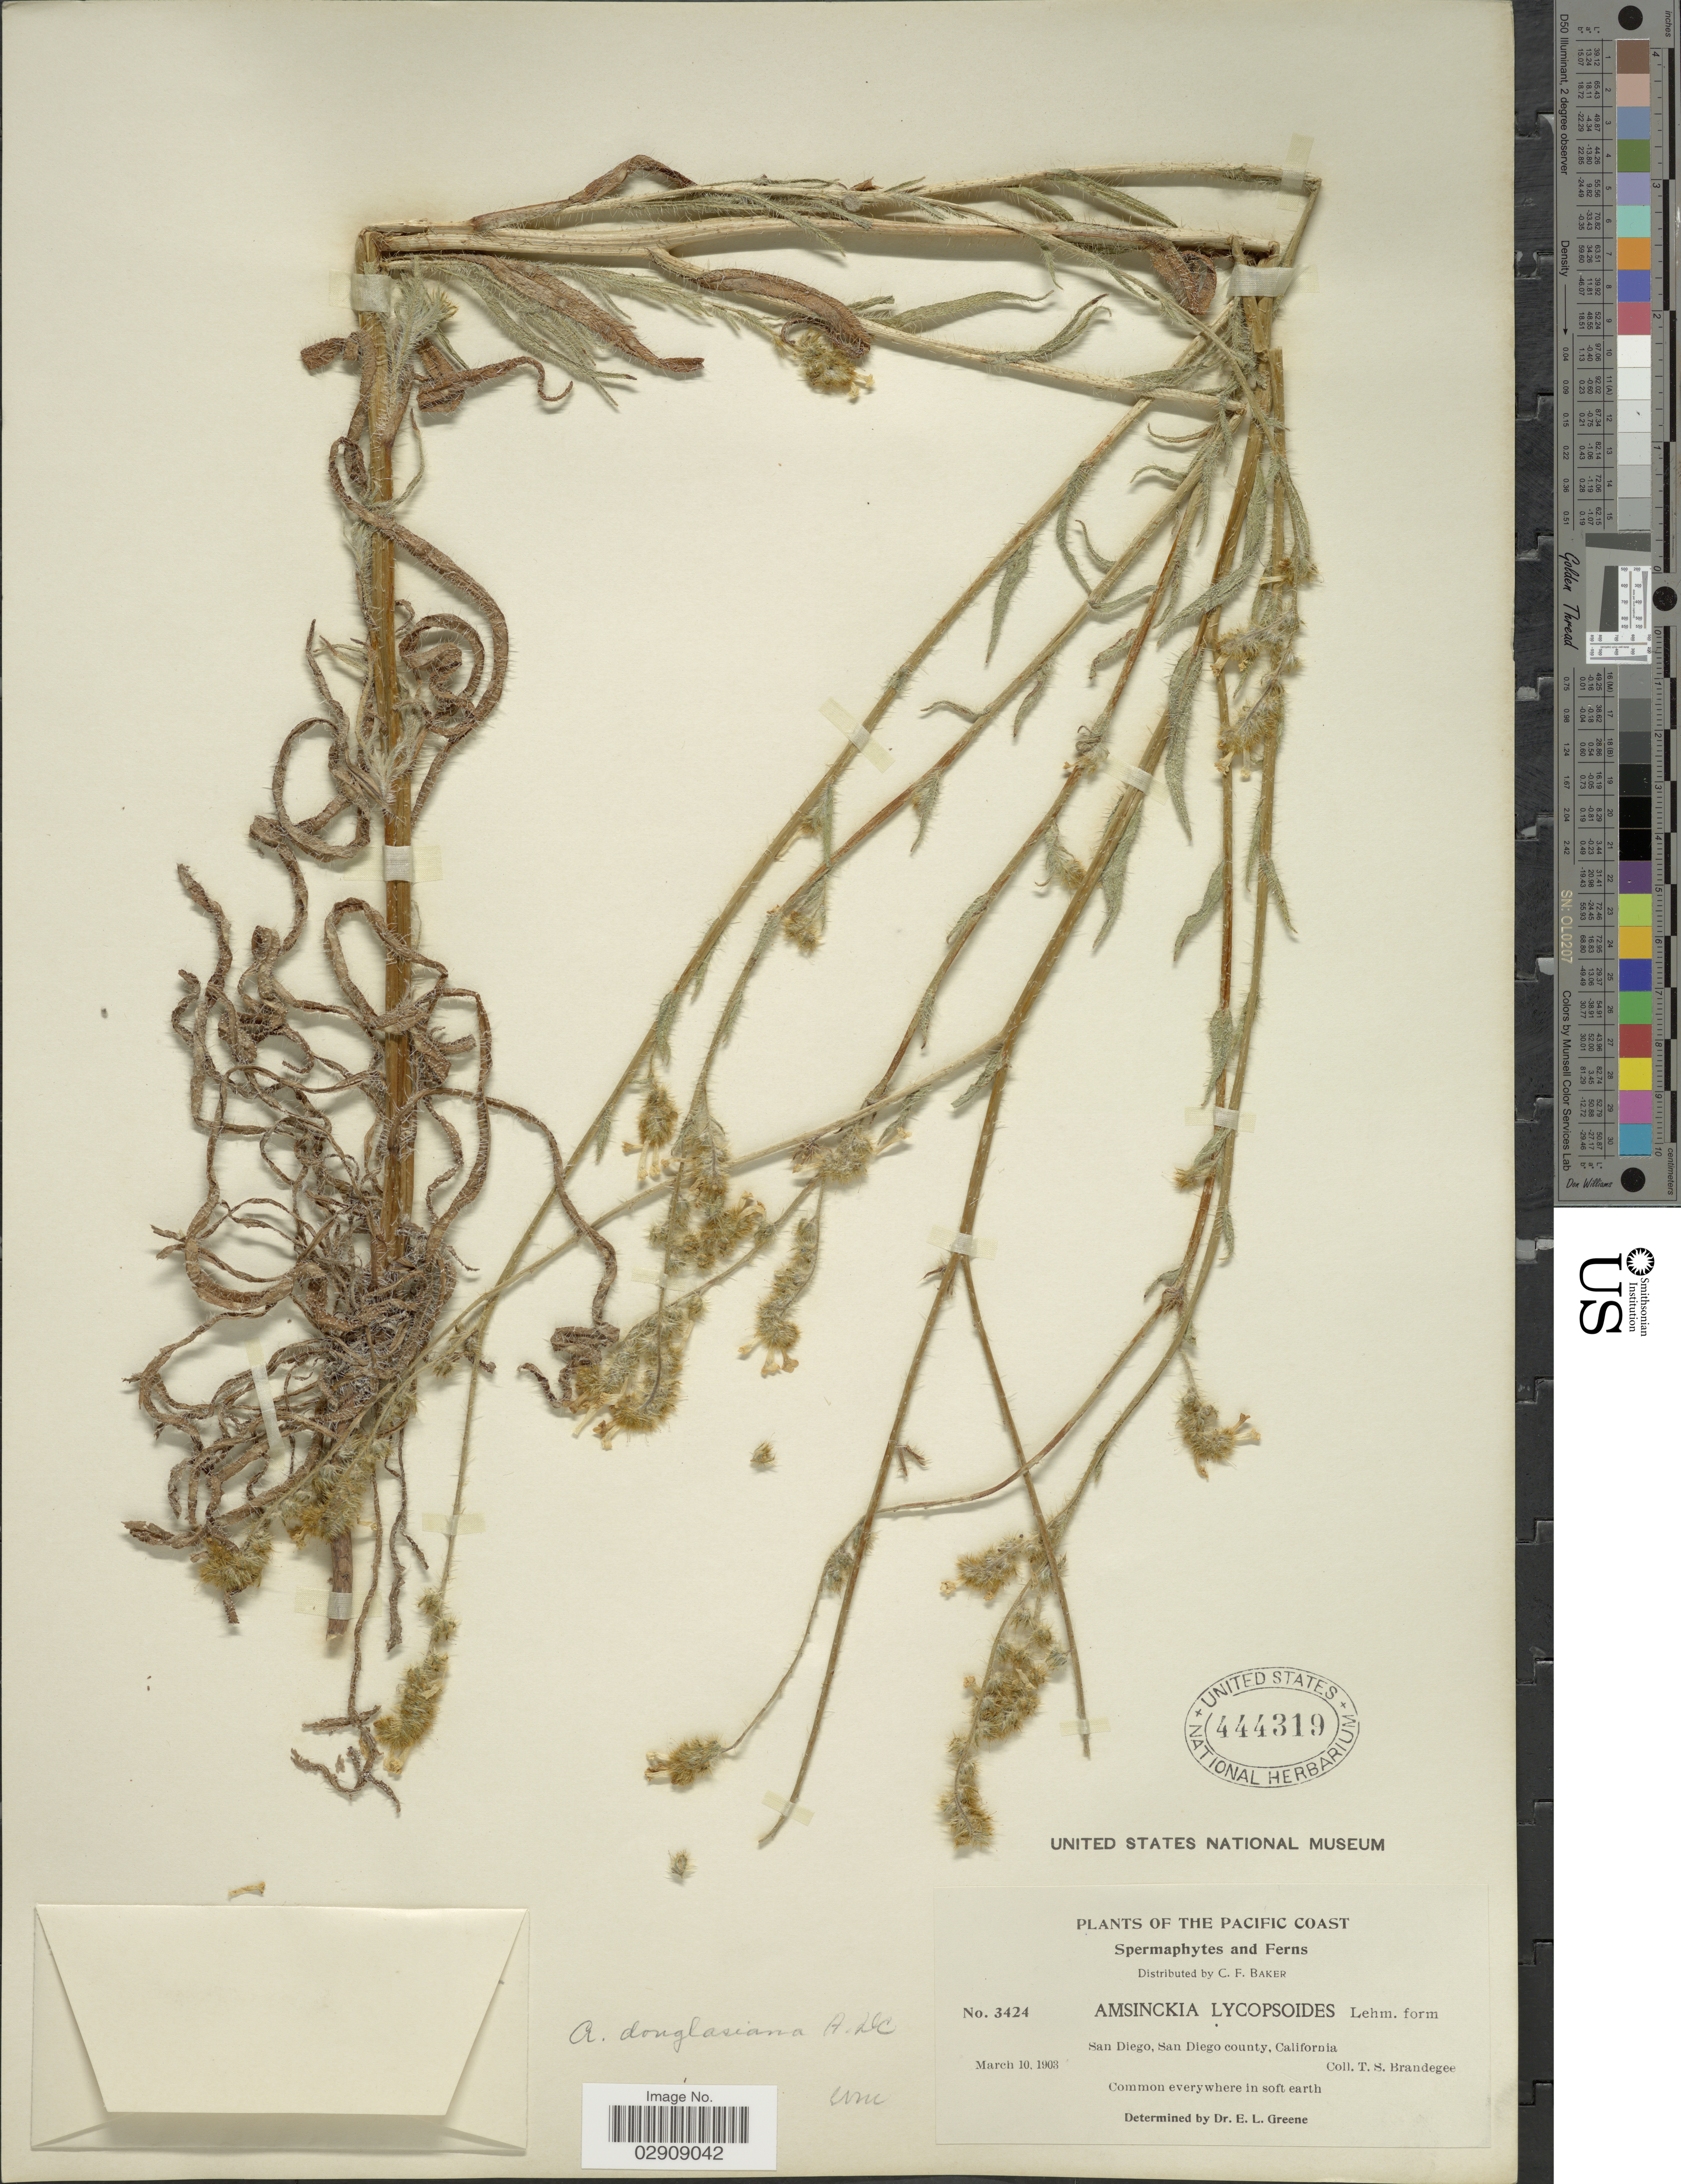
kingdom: Plantae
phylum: Tracheophyta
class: Magnoliopsida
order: Boraginales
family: Boraginaceae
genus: Amsinckia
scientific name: Amsinckia douglasiana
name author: A. DC.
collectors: T. S. Brandegee (herbarium)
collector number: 3424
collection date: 1903-03-10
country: United States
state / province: California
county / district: San Diego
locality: San Diego, San Diego county, California. Pacific Coast.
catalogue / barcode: US 444319